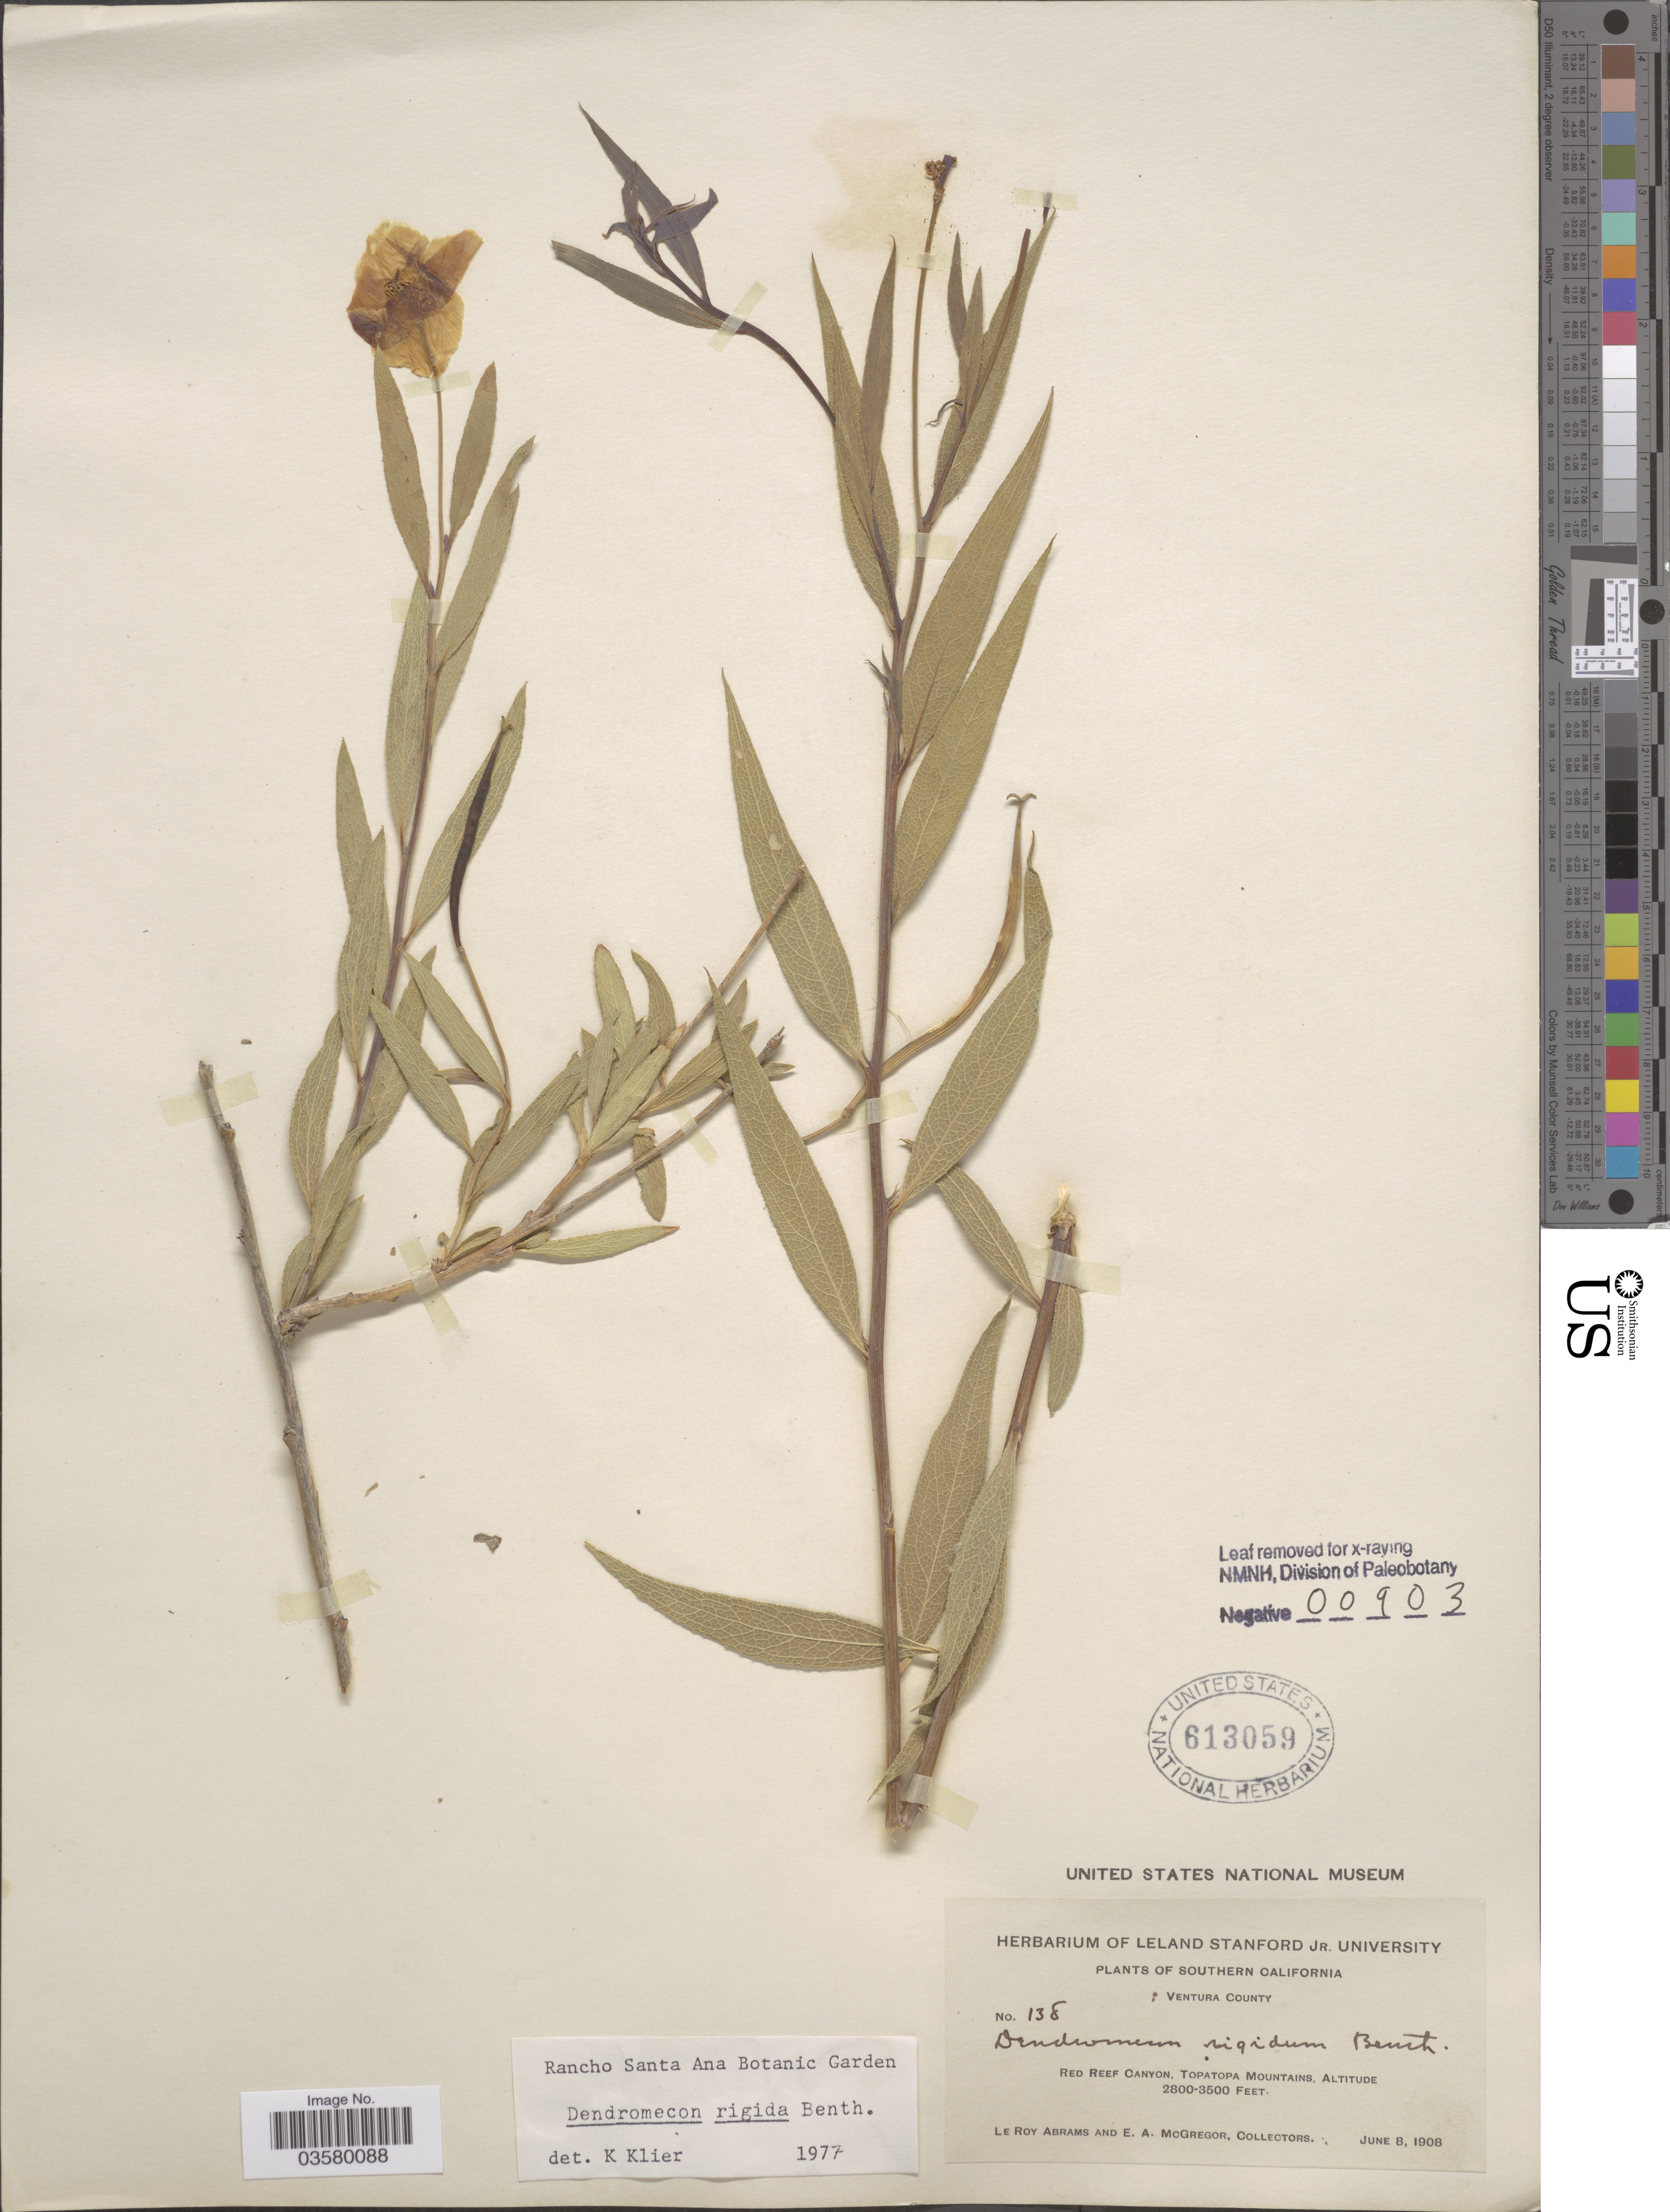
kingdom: Plantae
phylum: Tracheophyta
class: Magnoliopsida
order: Ranunculales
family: Papaveraceae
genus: Dendromecon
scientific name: Dendromecon rigida subsp. rigida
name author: Benth.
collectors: L. Abrams & E. A. McGregor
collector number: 138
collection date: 1908-06-08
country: United States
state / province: California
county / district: Ventura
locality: Southern California. Ventura County. Red Reef Canyon, Topatopa Mountains.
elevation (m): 853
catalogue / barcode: US 613059